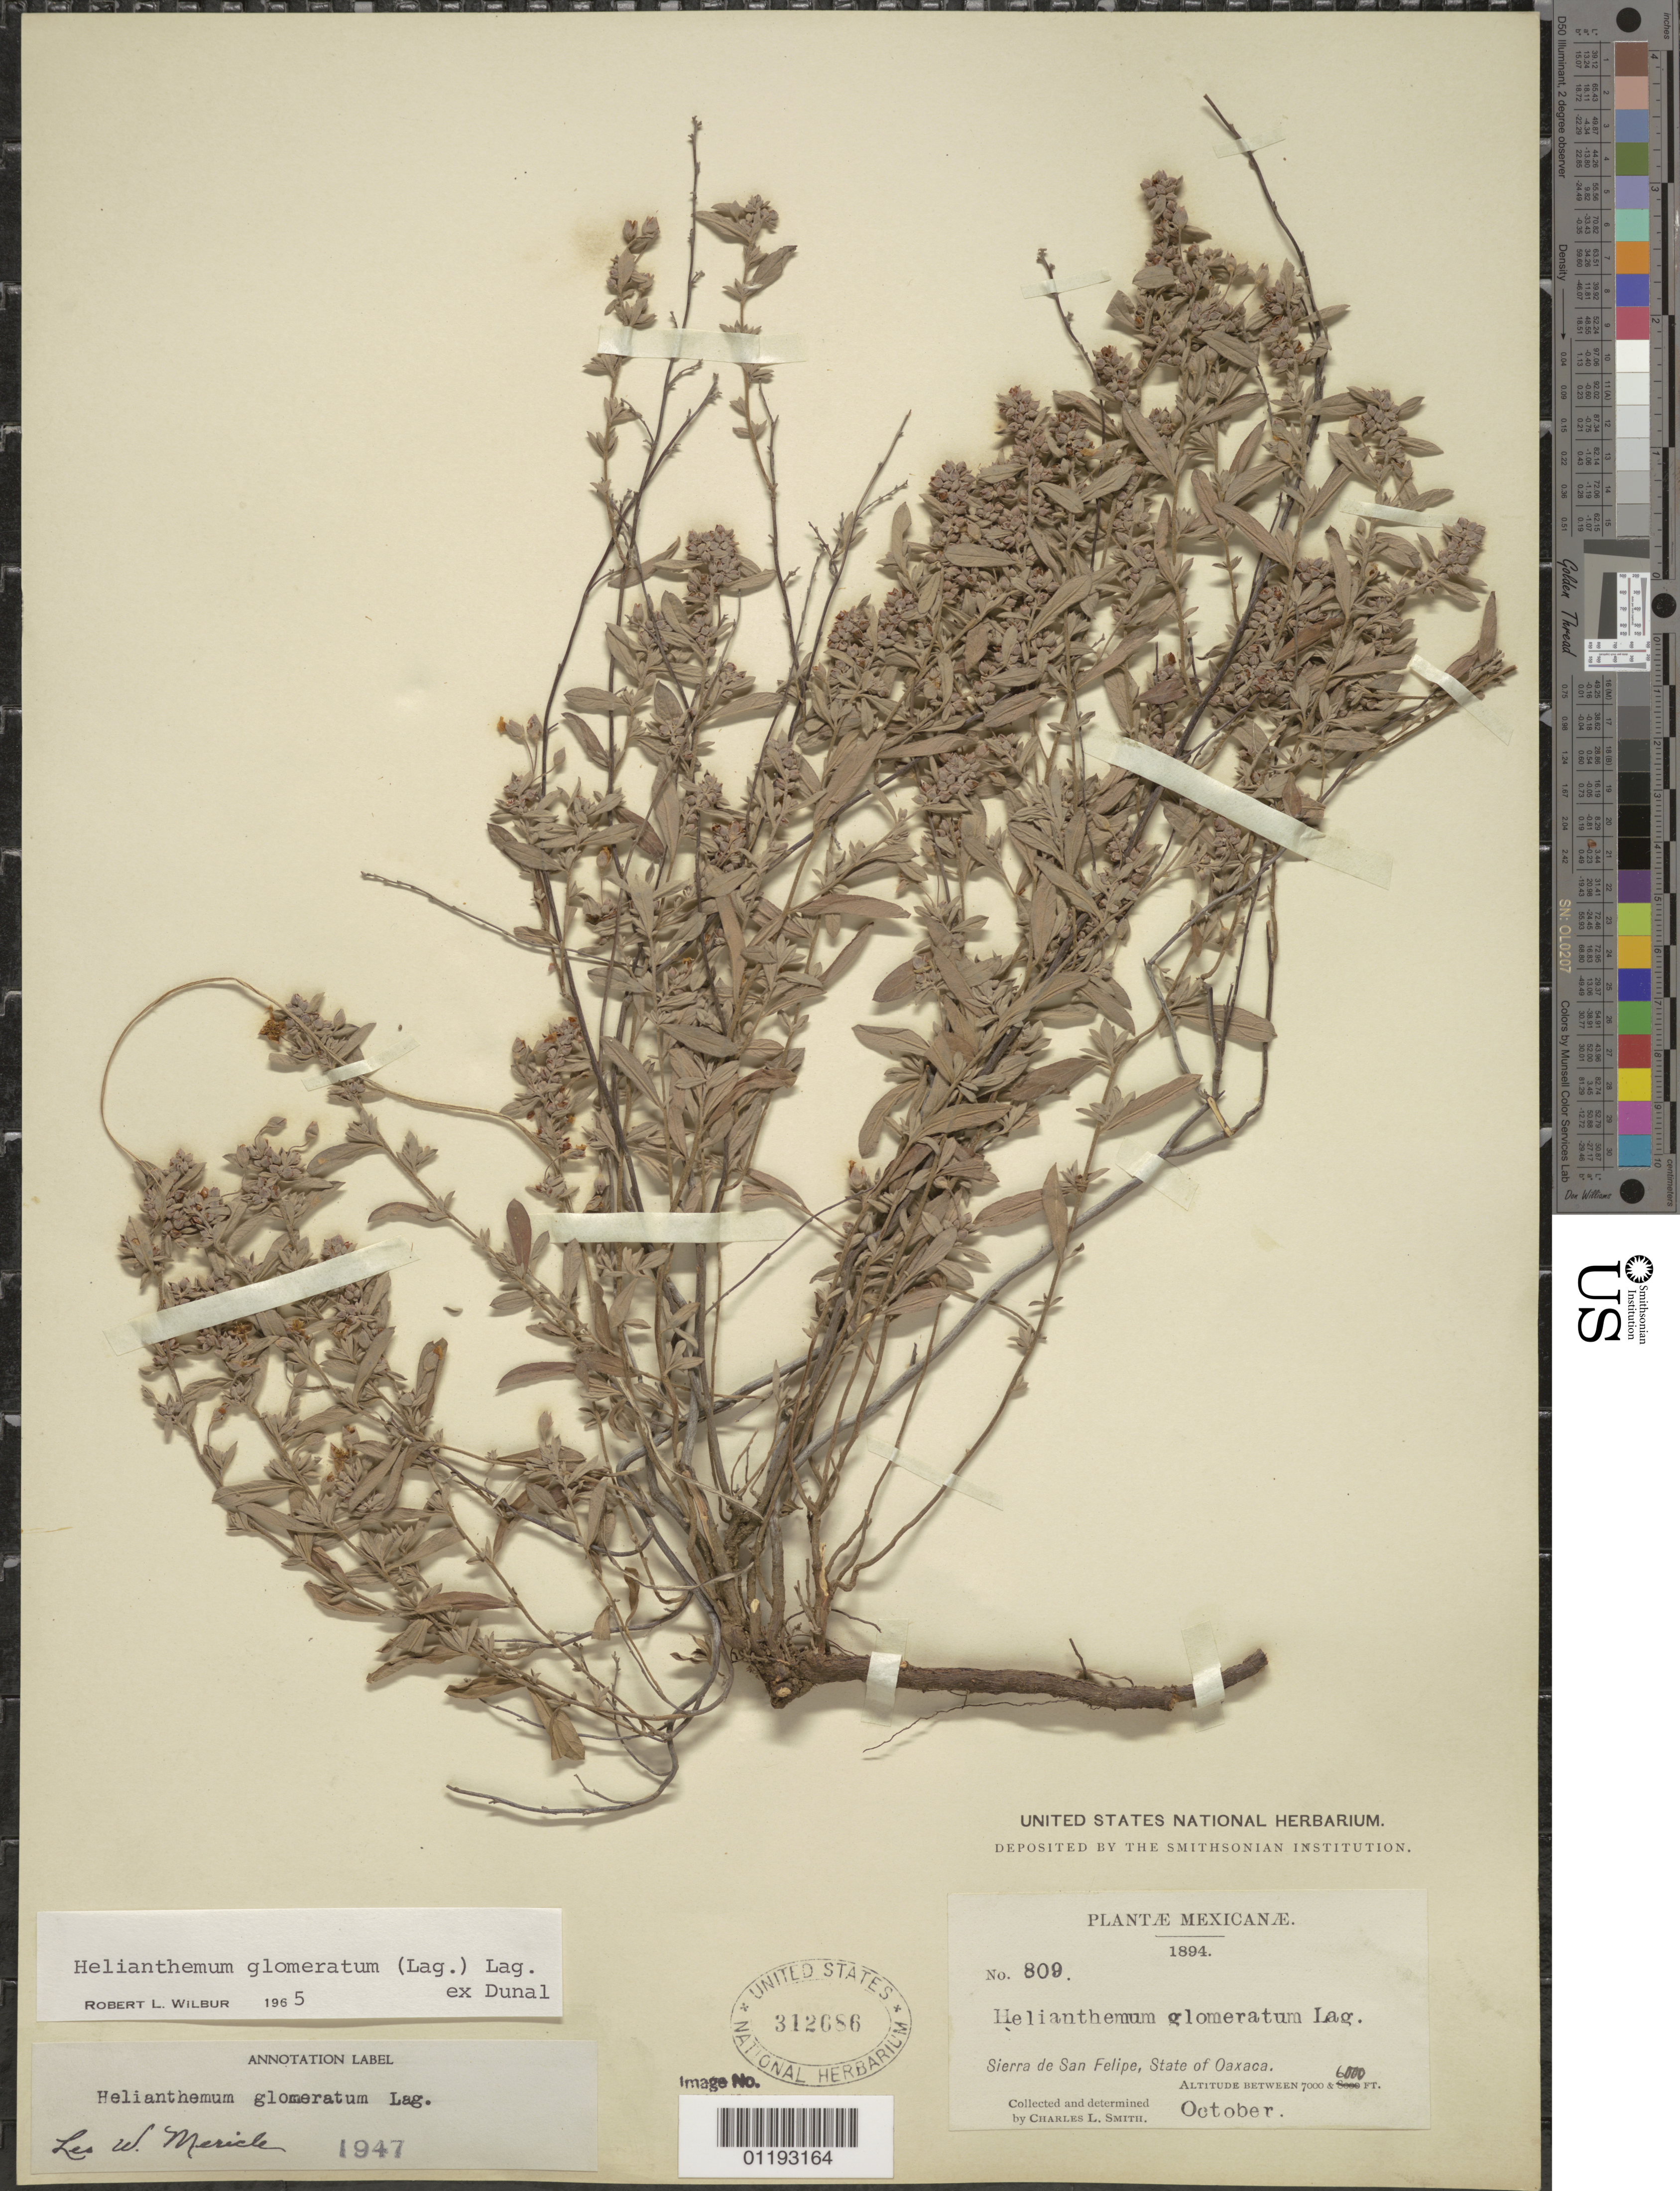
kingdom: Plantae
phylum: Tracheophyta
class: Magnoliopsida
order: Malvales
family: Cistaceae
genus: Helianthemum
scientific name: Helianthemum glomeratum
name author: (Lag.) Lag. ex Dunal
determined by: Wilbur, R. L.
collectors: C. L. Smith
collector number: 809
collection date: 1894-10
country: Mexico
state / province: Oaxaca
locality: Sierra de San Felipe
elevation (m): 1829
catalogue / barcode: US 312686